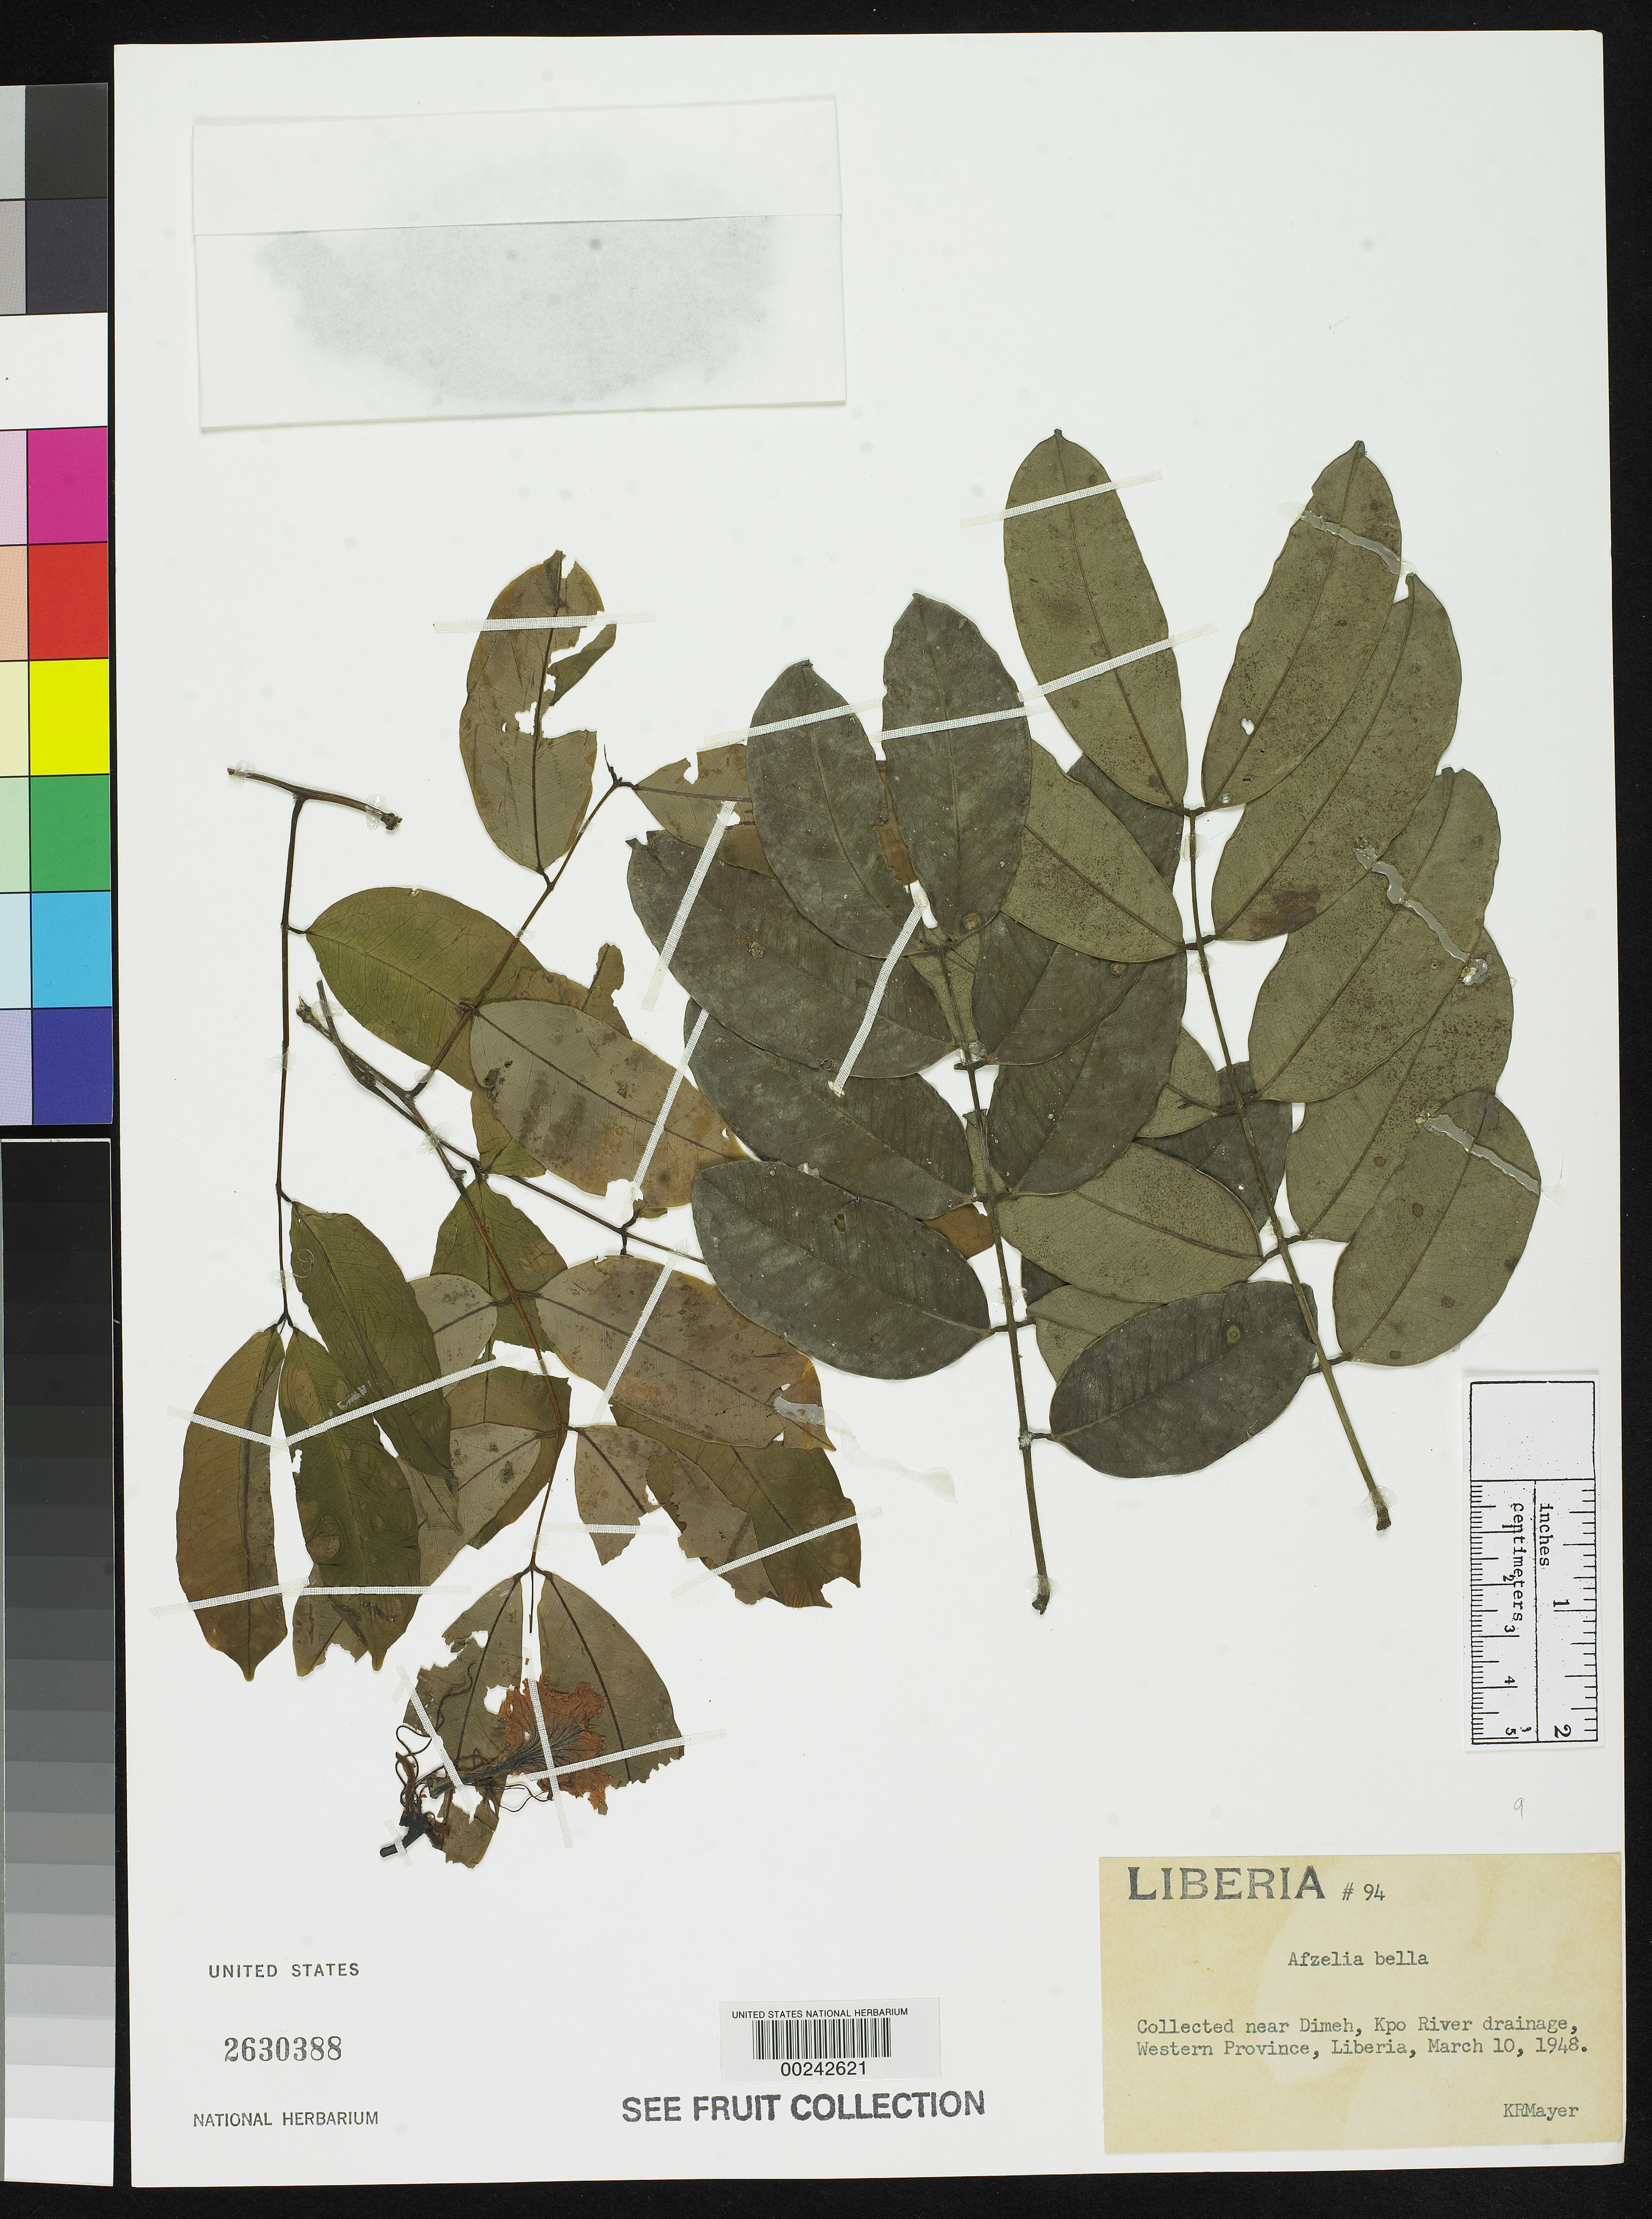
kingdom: Plantae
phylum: Tracheophyta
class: Magnoliopsida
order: Fabales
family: Fabaceae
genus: Afzelia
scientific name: Afzelia bella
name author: Harms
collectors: K. R. Mayer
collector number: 94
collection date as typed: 10 Mar 1948 and -- May 1948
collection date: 1948-03-10,1948-05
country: Liberia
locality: Near dimeh, kpo river drainage, western province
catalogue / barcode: US 2630388